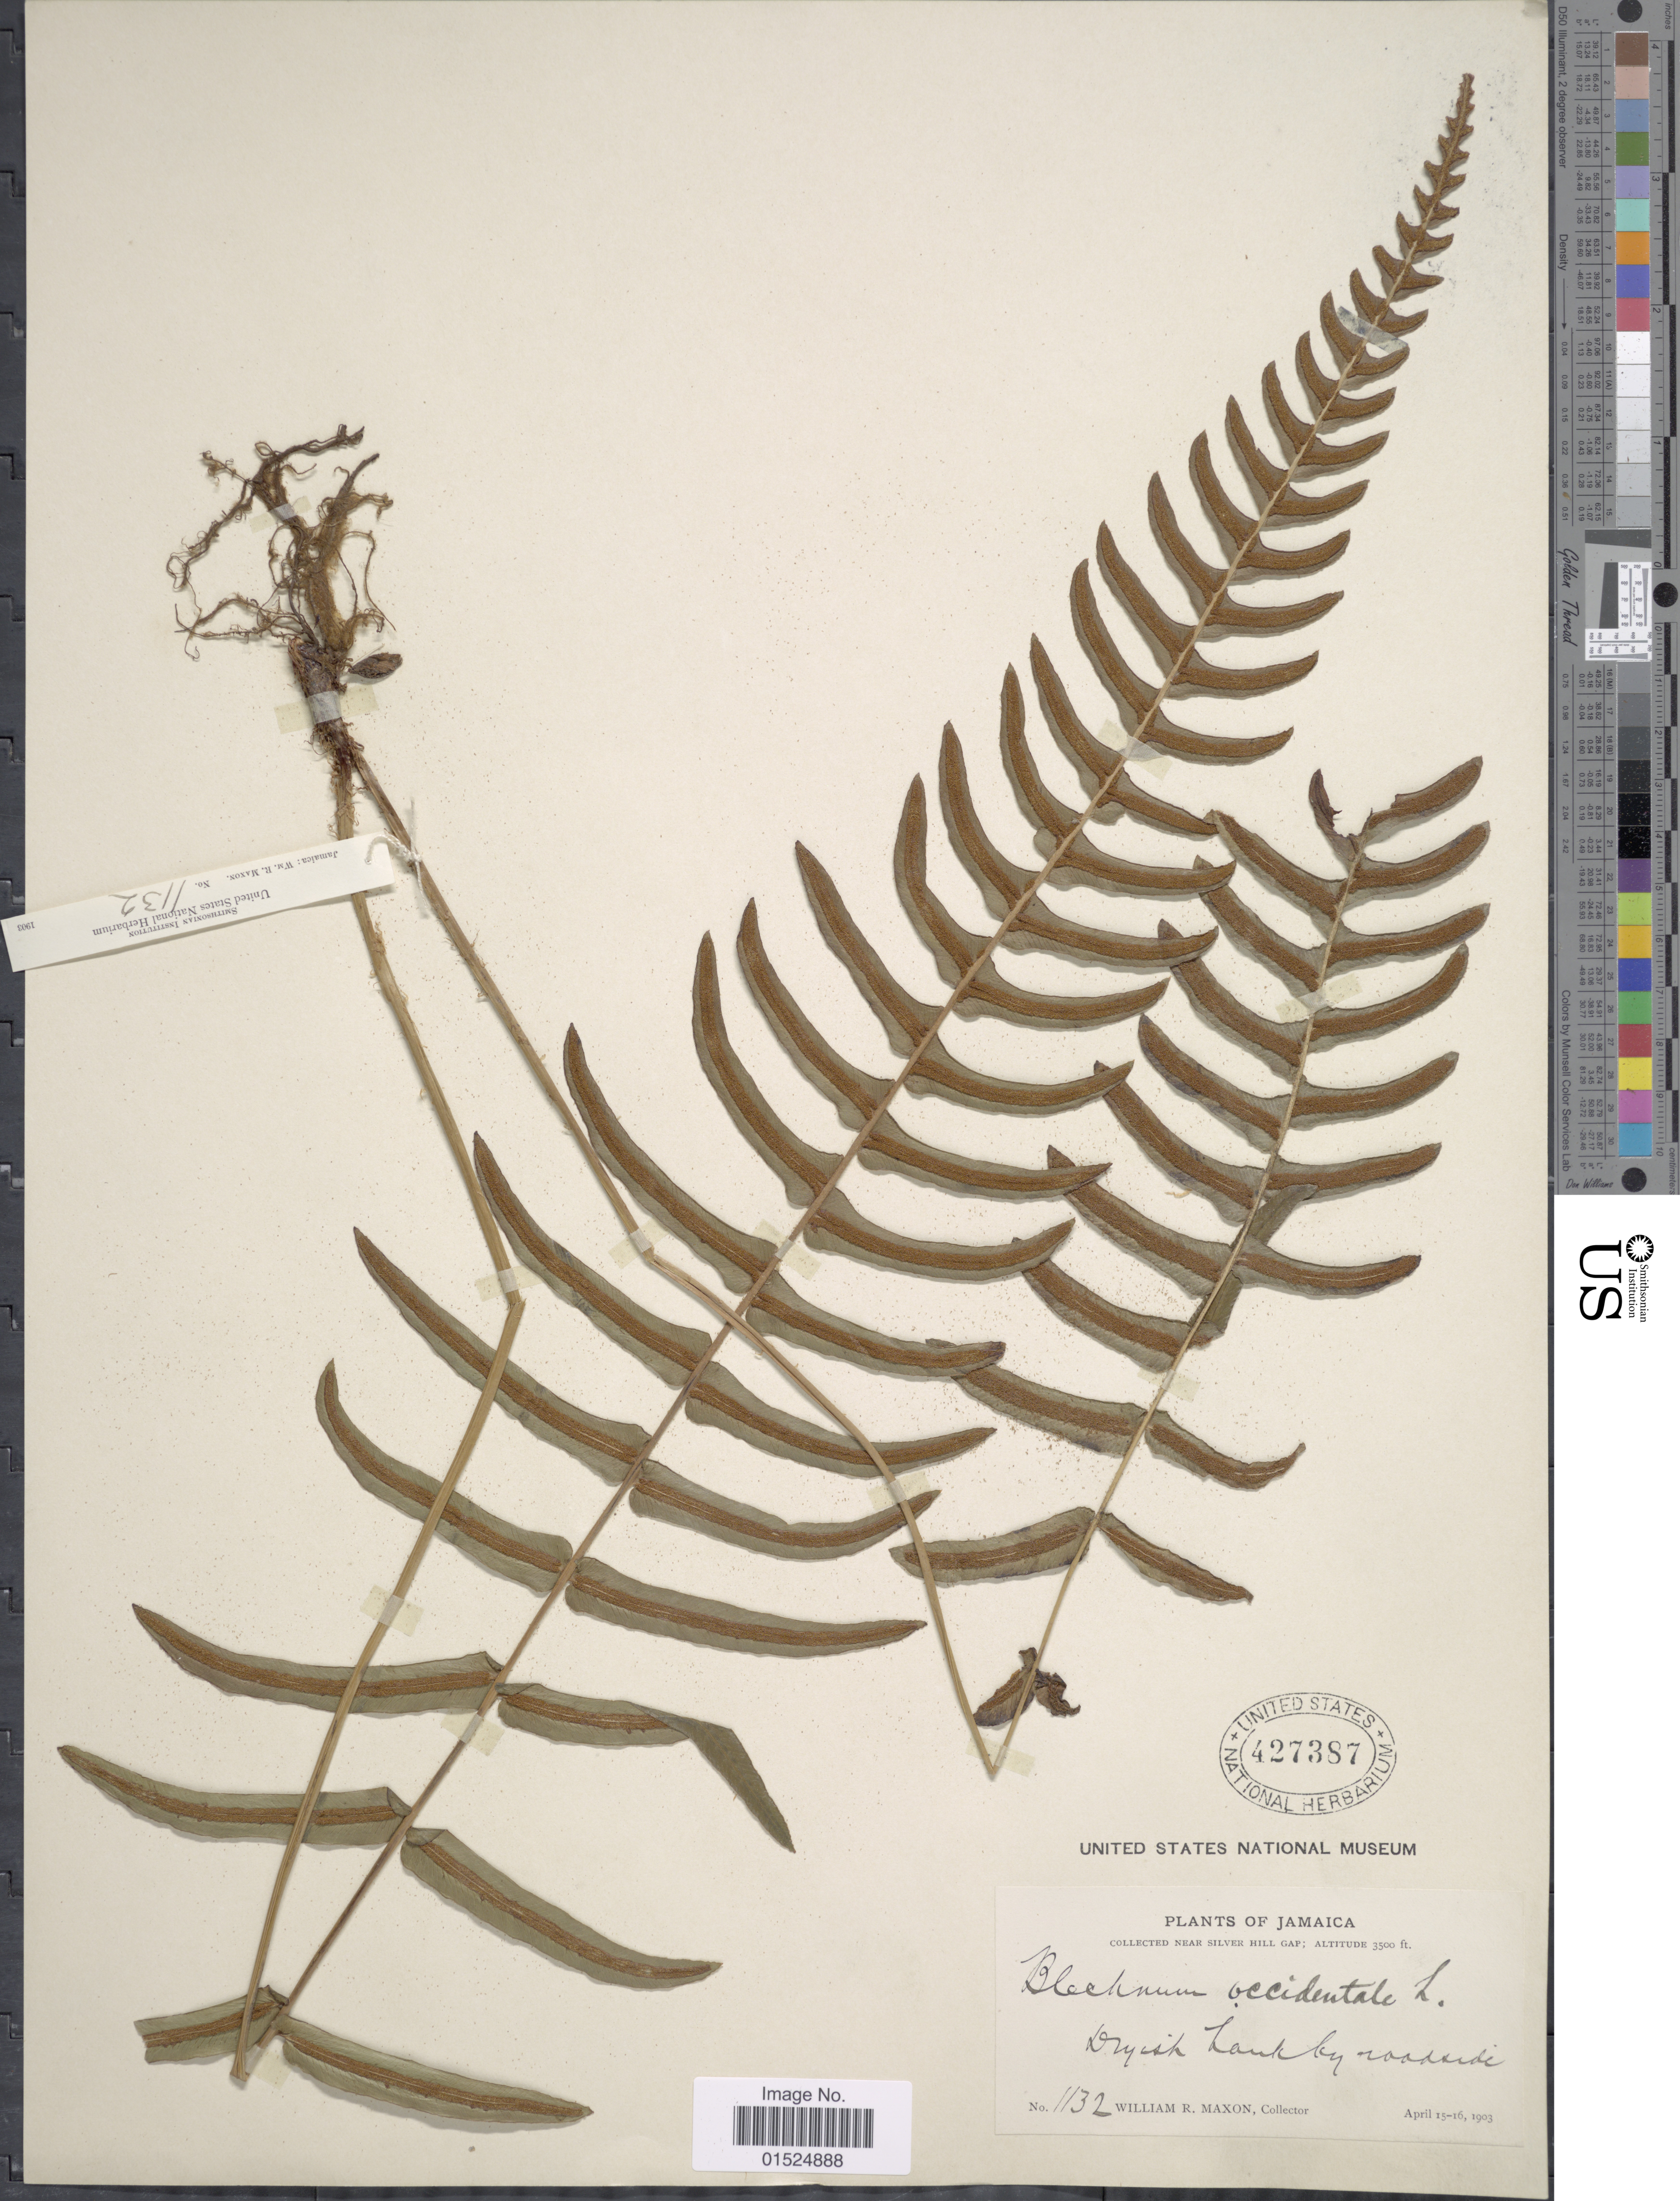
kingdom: Plantae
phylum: Tracheophyta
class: Polypodiopsida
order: Polypodiales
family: Blechnaceae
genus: Blechnum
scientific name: Blechnum occidentale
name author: L.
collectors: W. R. Maxon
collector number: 1132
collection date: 1903-04-15/1903-04-16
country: Jamaica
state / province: Portland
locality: Near Silver Hill Gap, dryish bank by roadside.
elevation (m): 1067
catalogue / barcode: US 427387